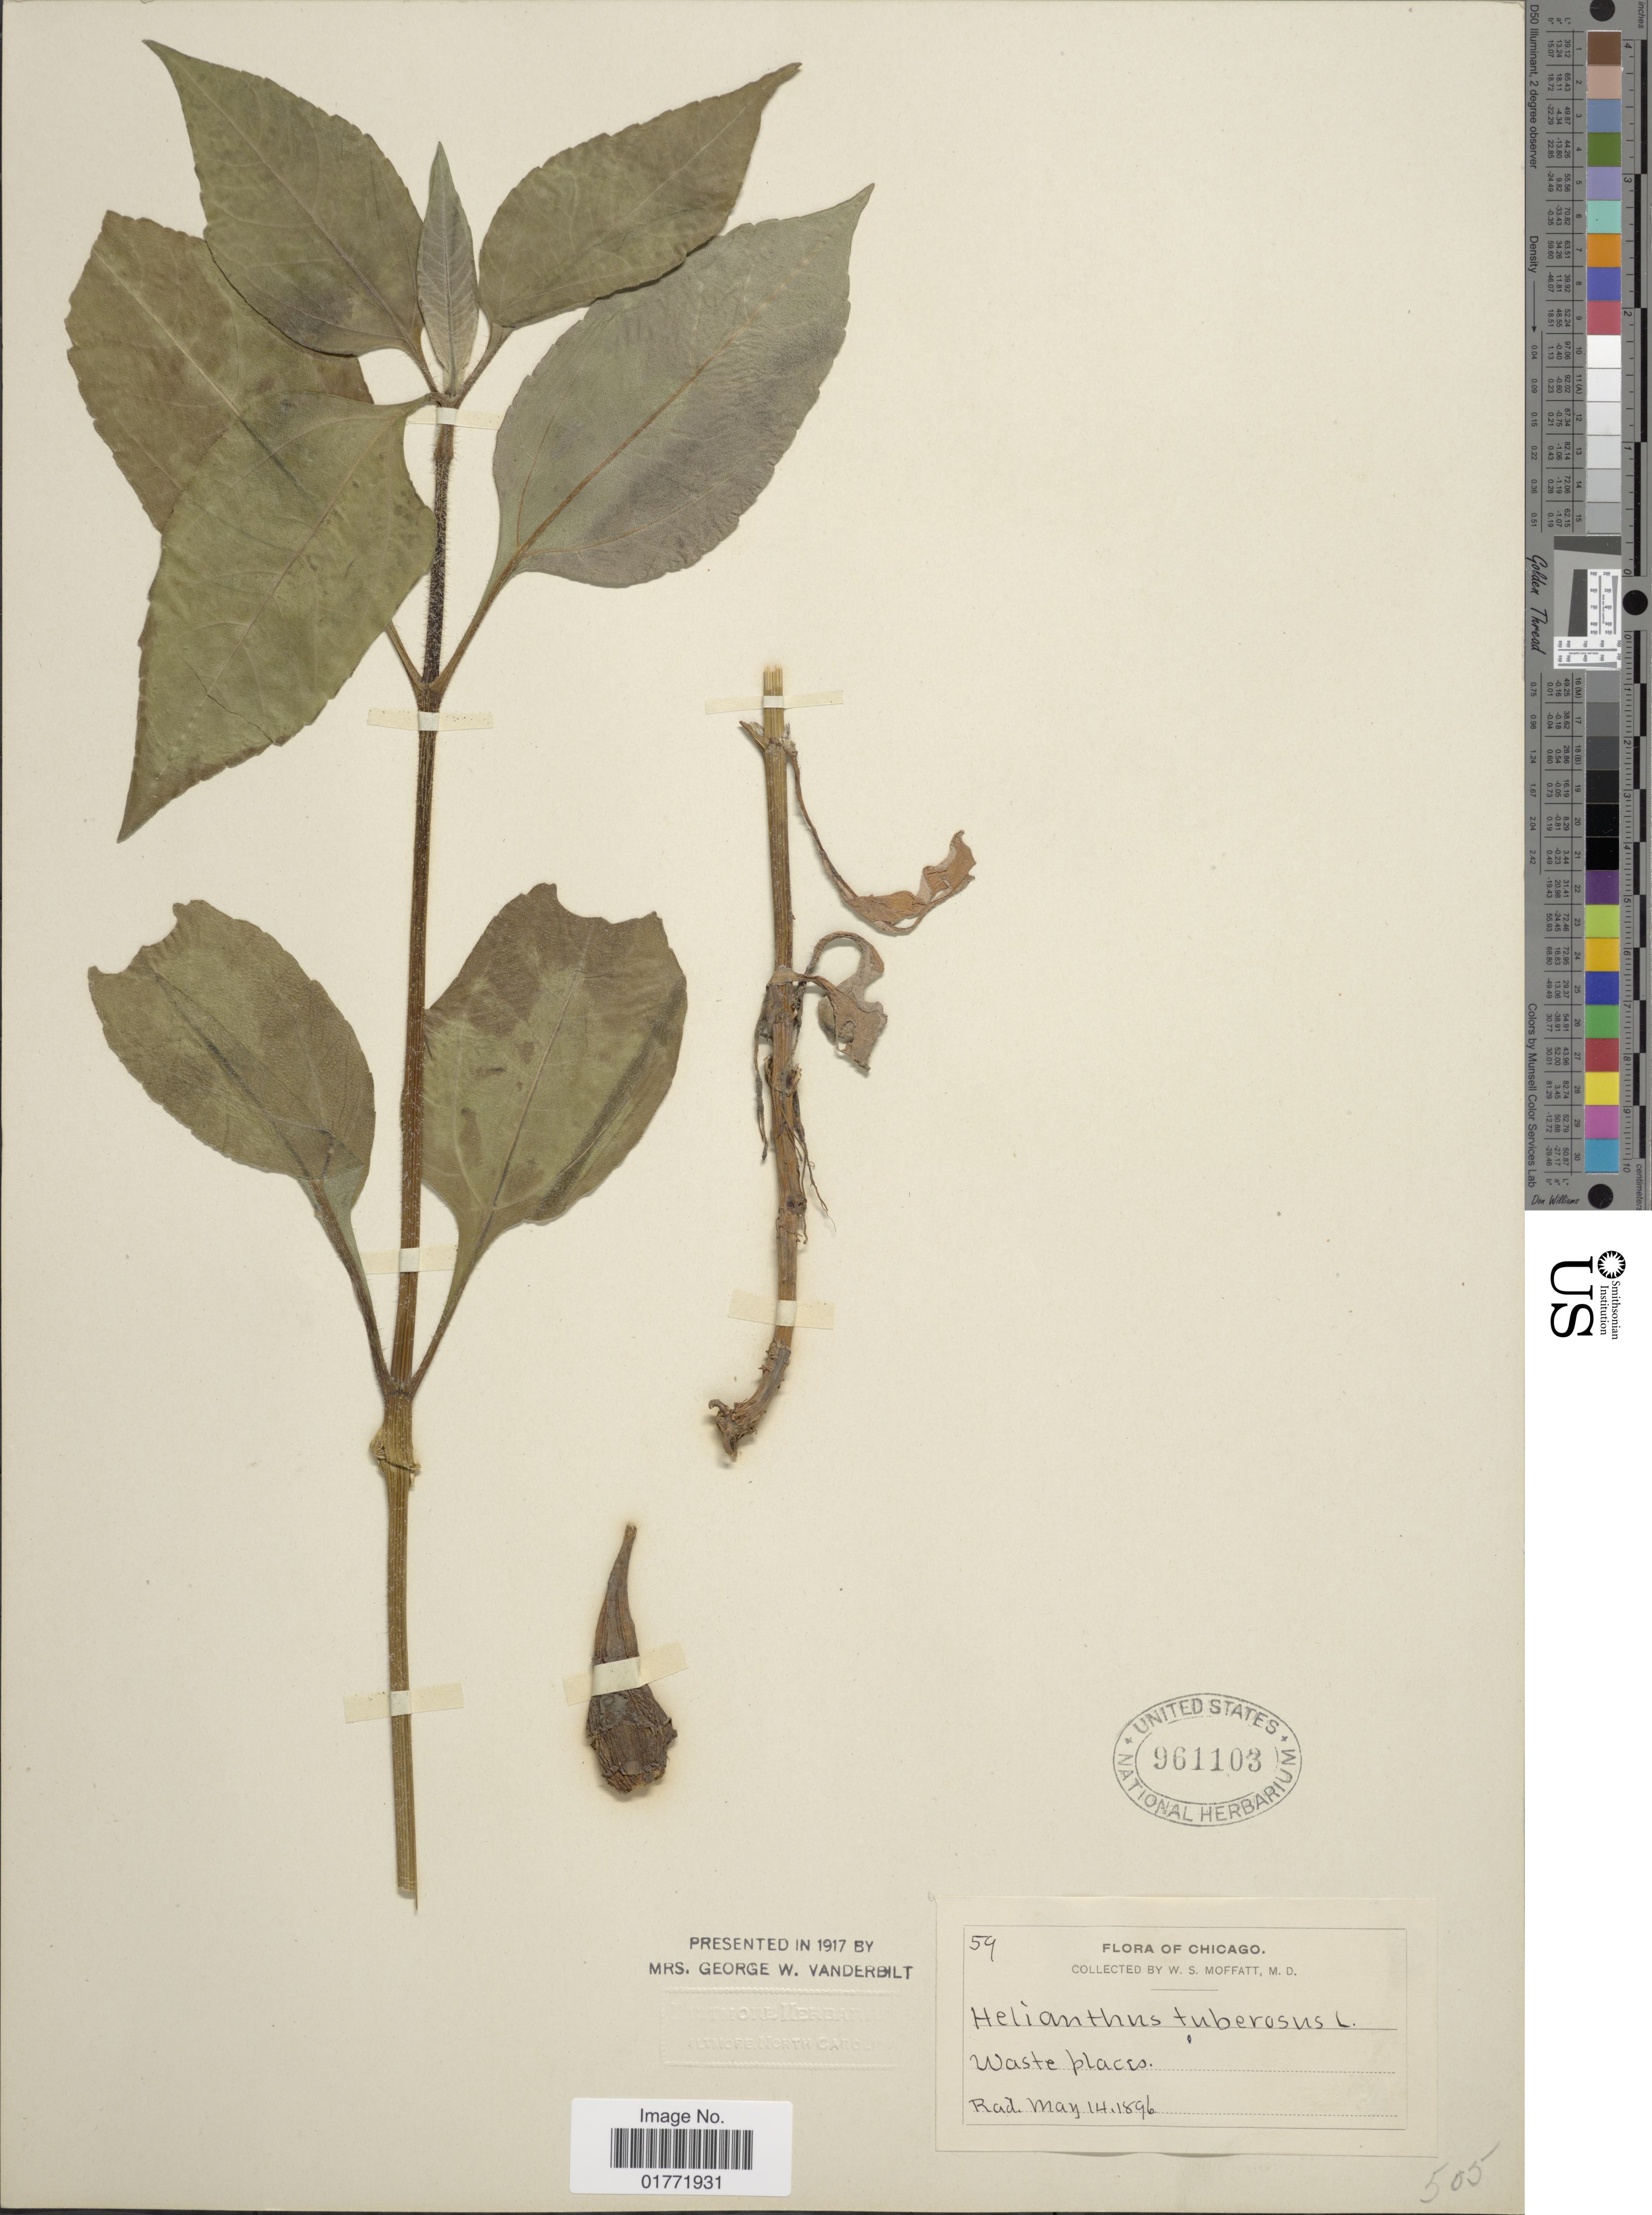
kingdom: Plantae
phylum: Tracheophyta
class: Magnoliopsida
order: Asterales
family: Asteraceae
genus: Helianthus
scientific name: Helianthus tuberosus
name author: L.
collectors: W. Moffatt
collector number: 59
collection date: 1896-05-14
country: United States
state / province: Illinois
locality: Chicago.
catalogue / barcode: US 961103